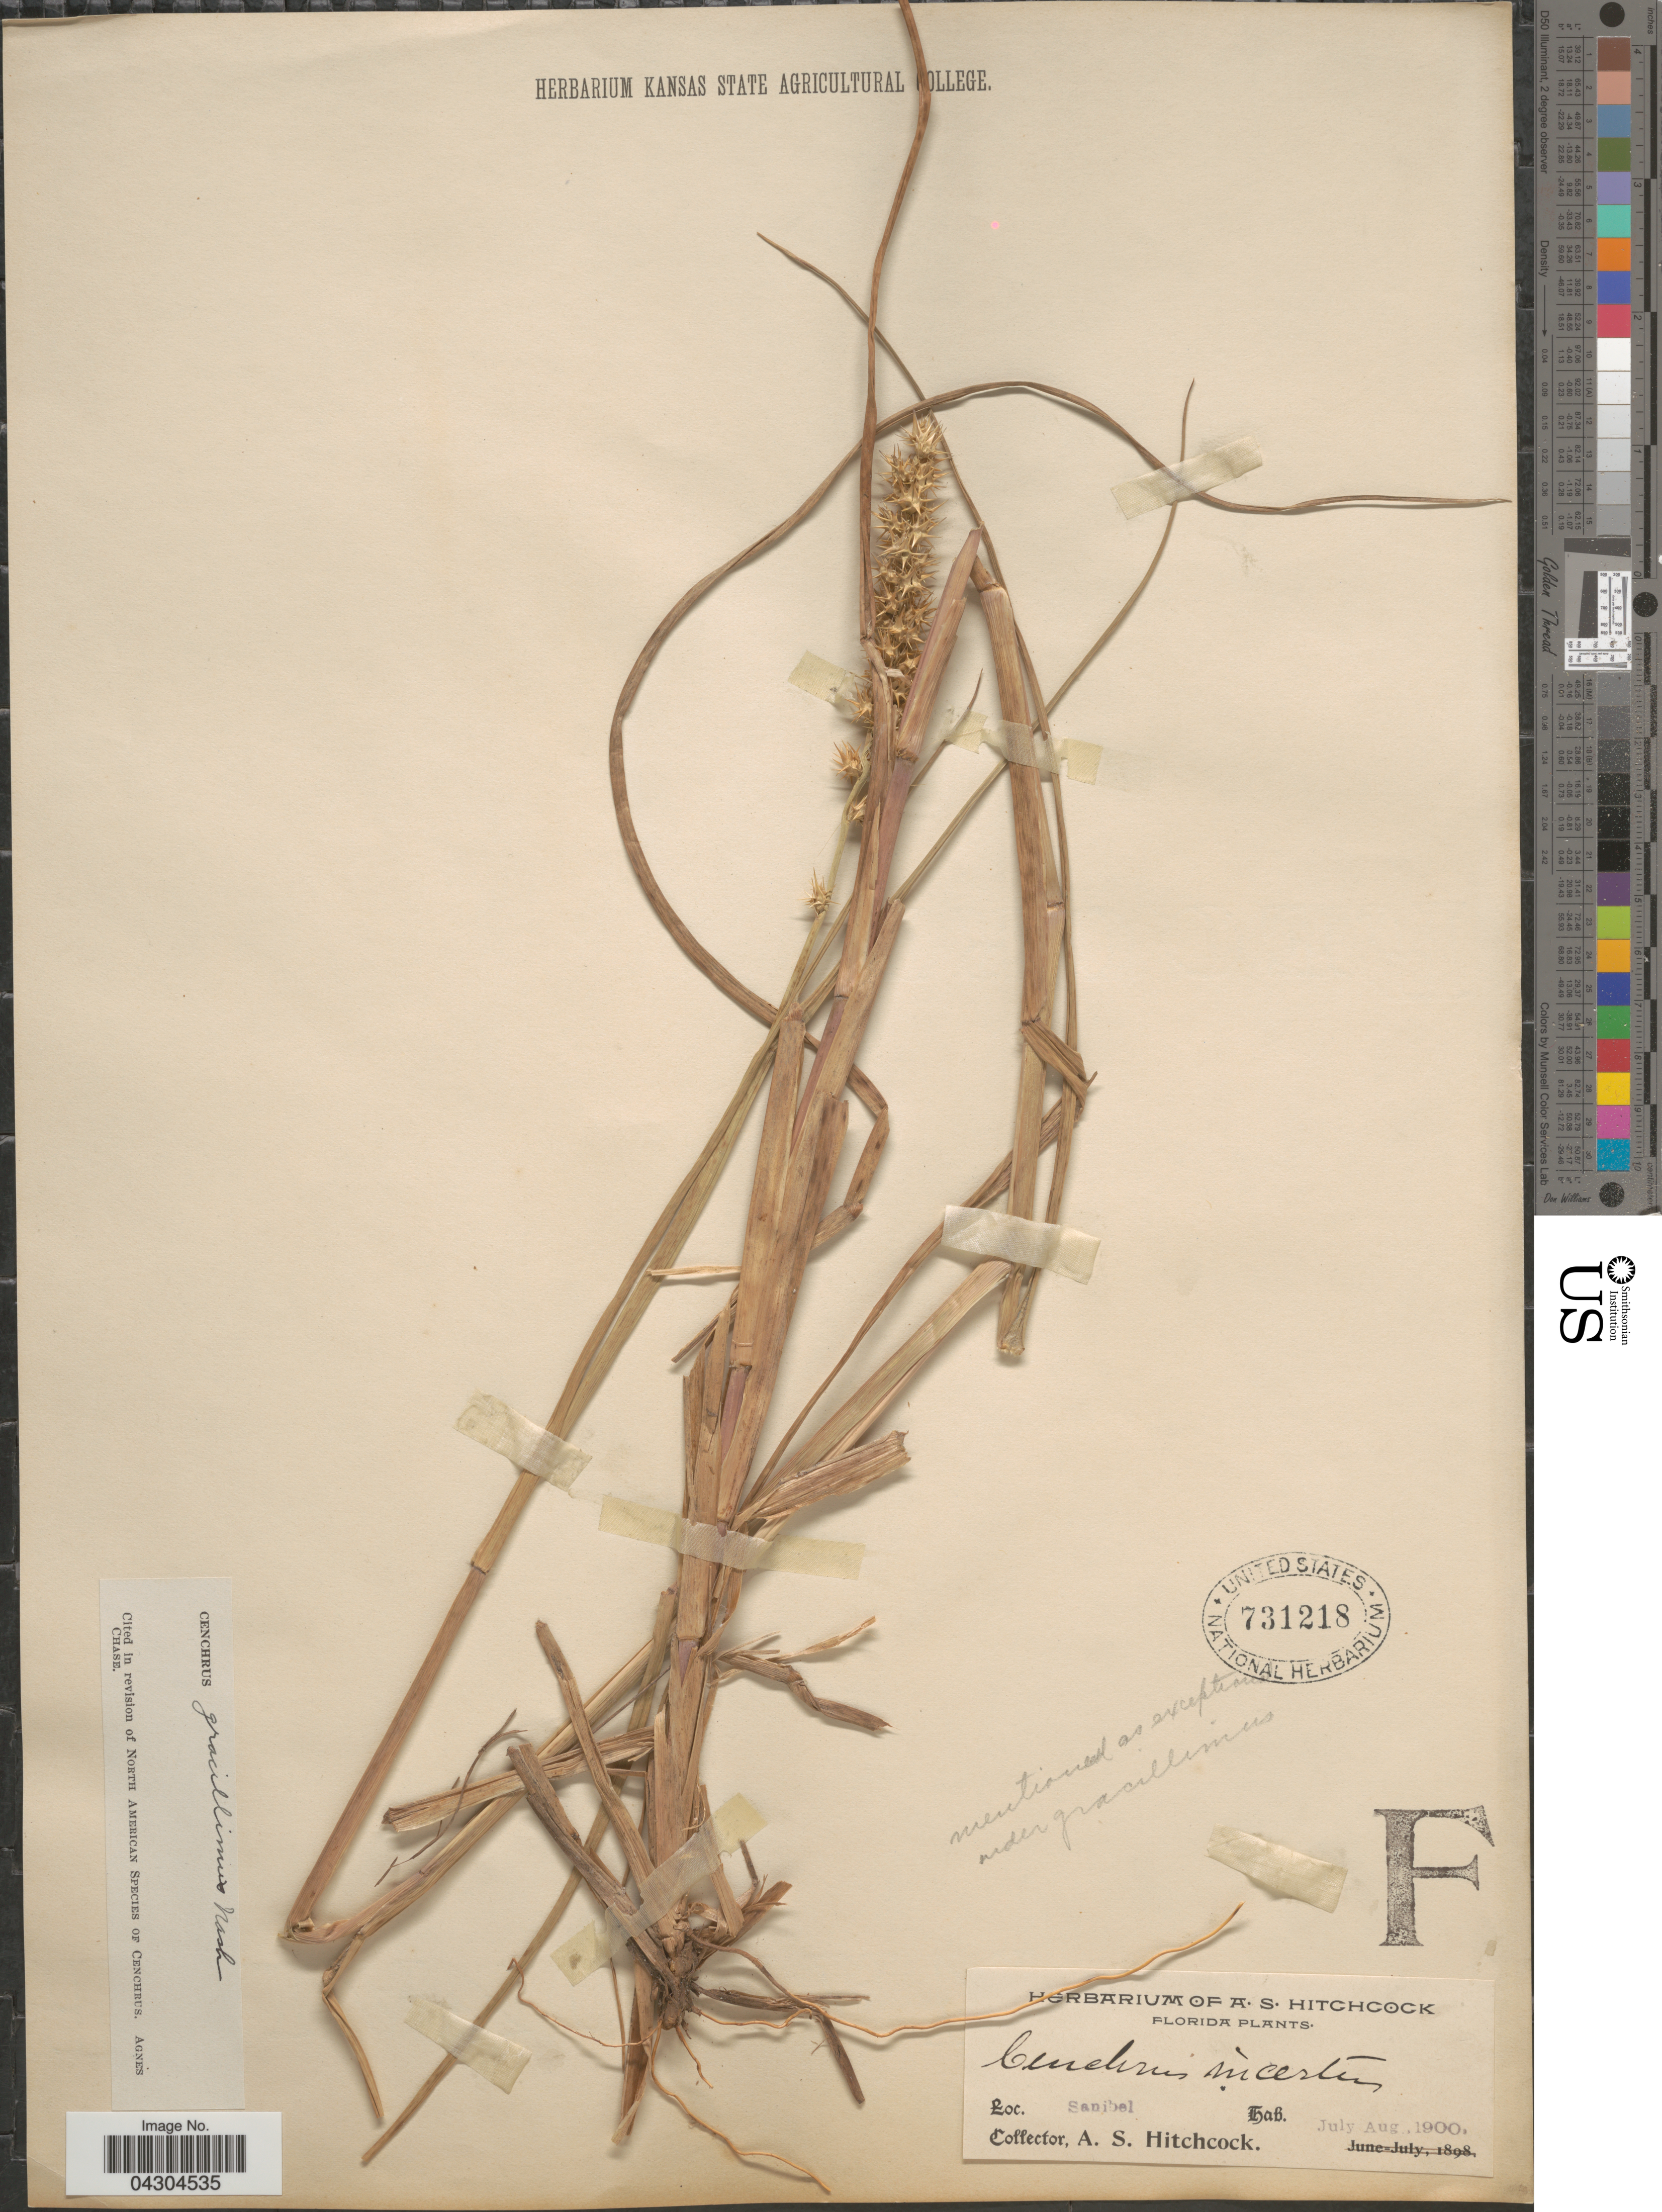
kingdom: Plantae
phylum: Tracheophyta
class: Liliopsida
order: Poales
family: Poaceae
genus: Cenchrus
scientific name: Cenchrus gracillimus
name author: Nash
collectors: A. S. Hitchcock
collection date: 1900-07/1900-08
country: United States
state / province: Florida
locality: Sanibel.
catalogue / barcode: US 731218